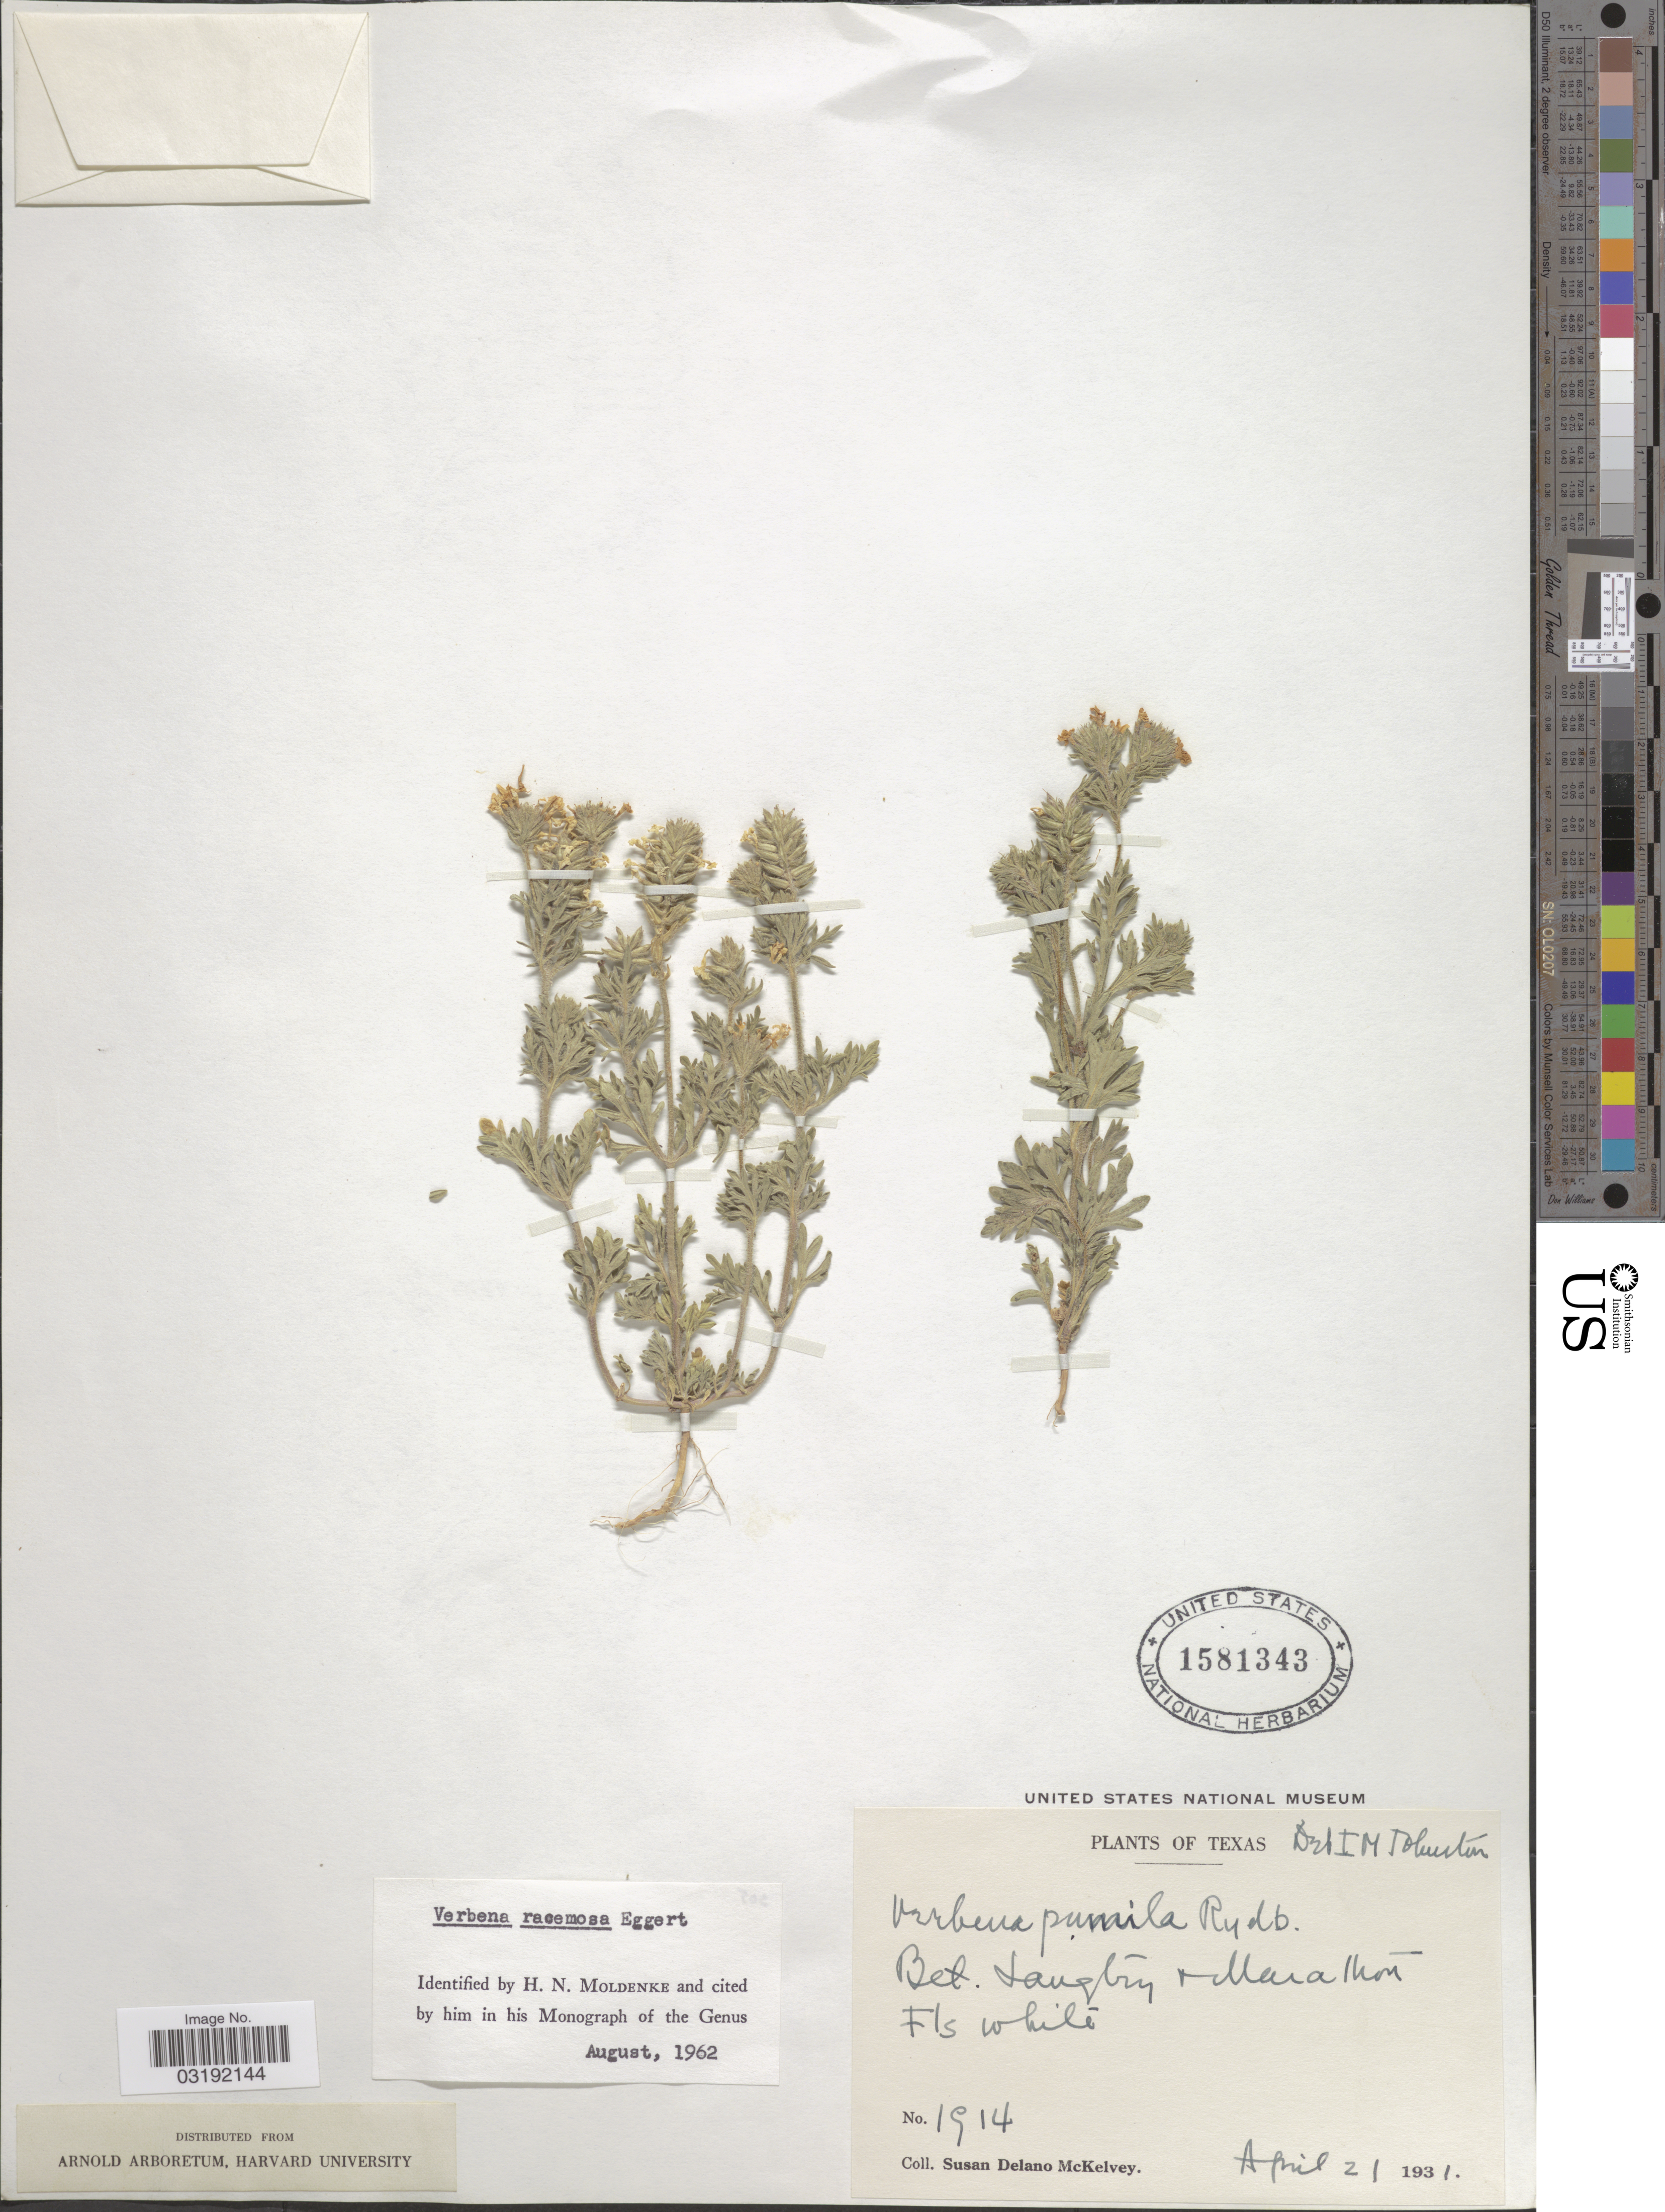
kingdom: Plantae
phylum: Tracheophyta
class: Magnoliopsida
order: Lamiales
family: Verbenaceae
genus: Verbena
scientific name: Verbena racemosa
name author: Eggert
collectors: S. A. McKelvey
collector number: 1914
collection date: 1931-04-21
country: United States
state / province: Texas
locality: Bet. Langtry + Marathon.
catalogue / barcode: US 1581343